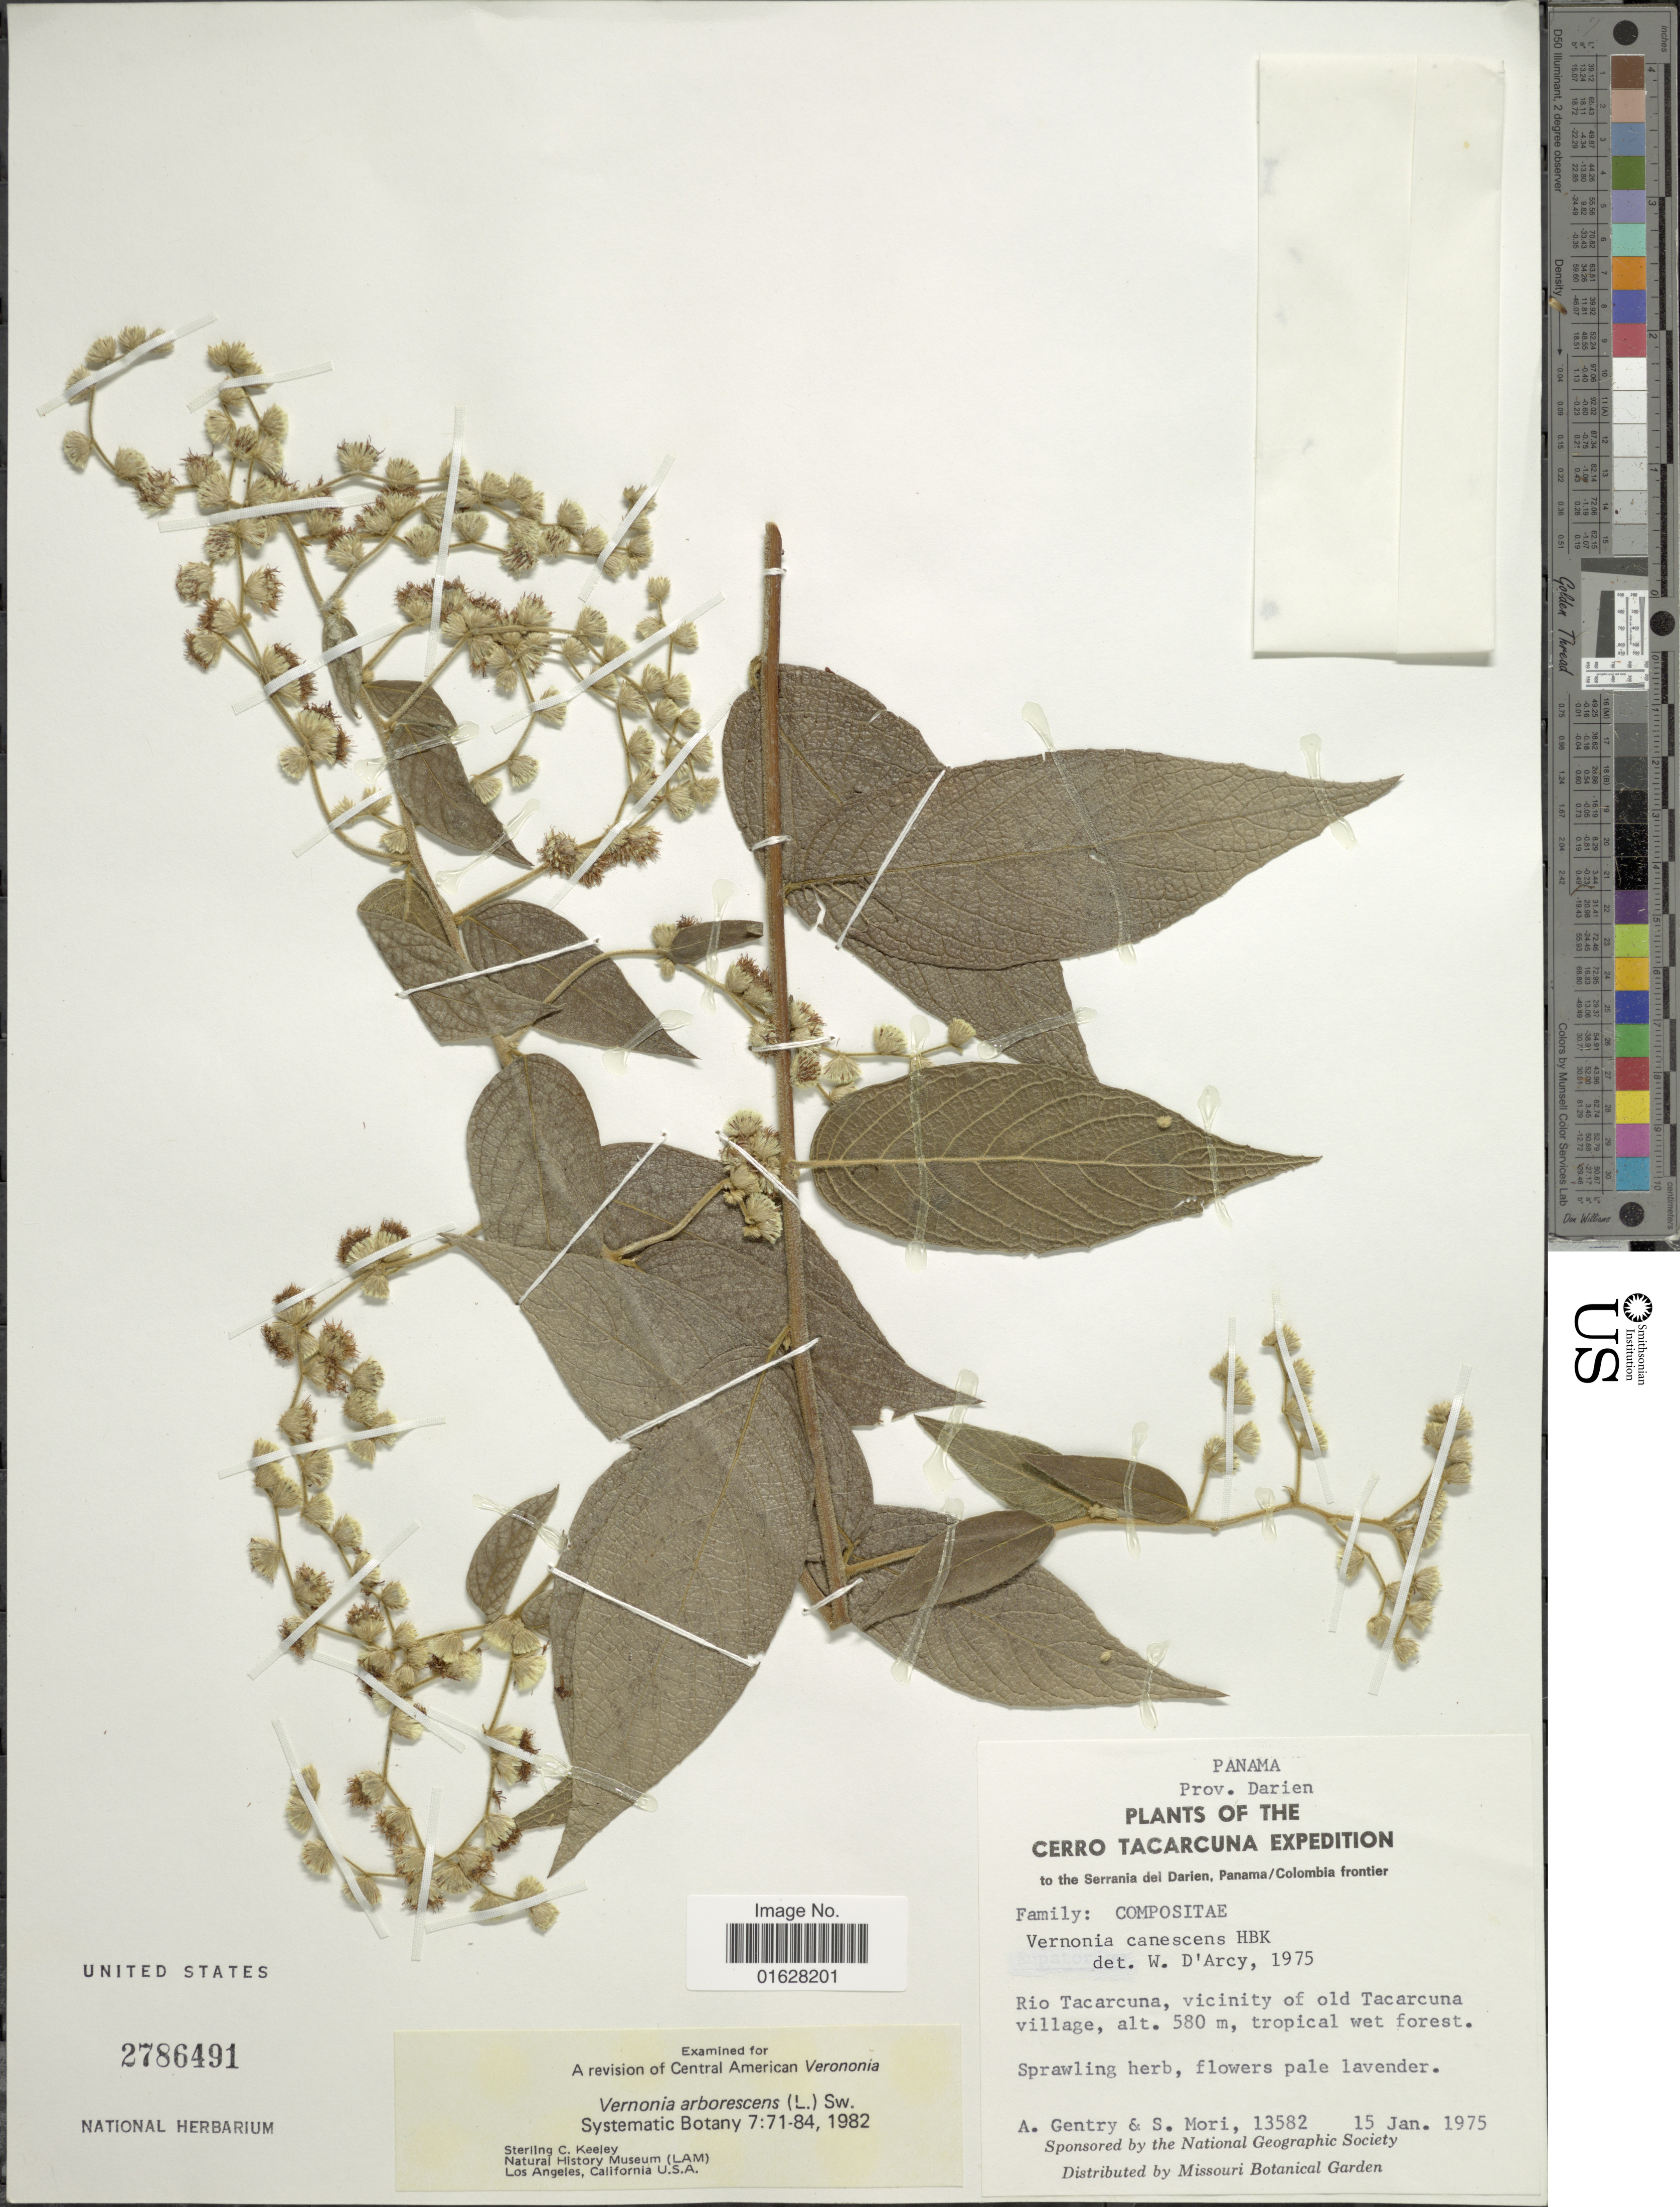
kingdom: Plantae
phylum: Tracheophyta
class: Magnoliopsida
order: Asterales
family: Asteraceae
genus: Lepidaploa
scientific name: Lepidaploa canescens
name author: (Kunth) H. Rob.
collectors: A. H. Gentry & S. Mori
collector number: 13582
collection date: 1975-01-15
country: Panama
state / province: Darién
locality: Prov. Darien, Rio Tacarcuna, vicinity of old Tacarcuna village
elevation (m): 580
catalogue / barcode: US 2786491